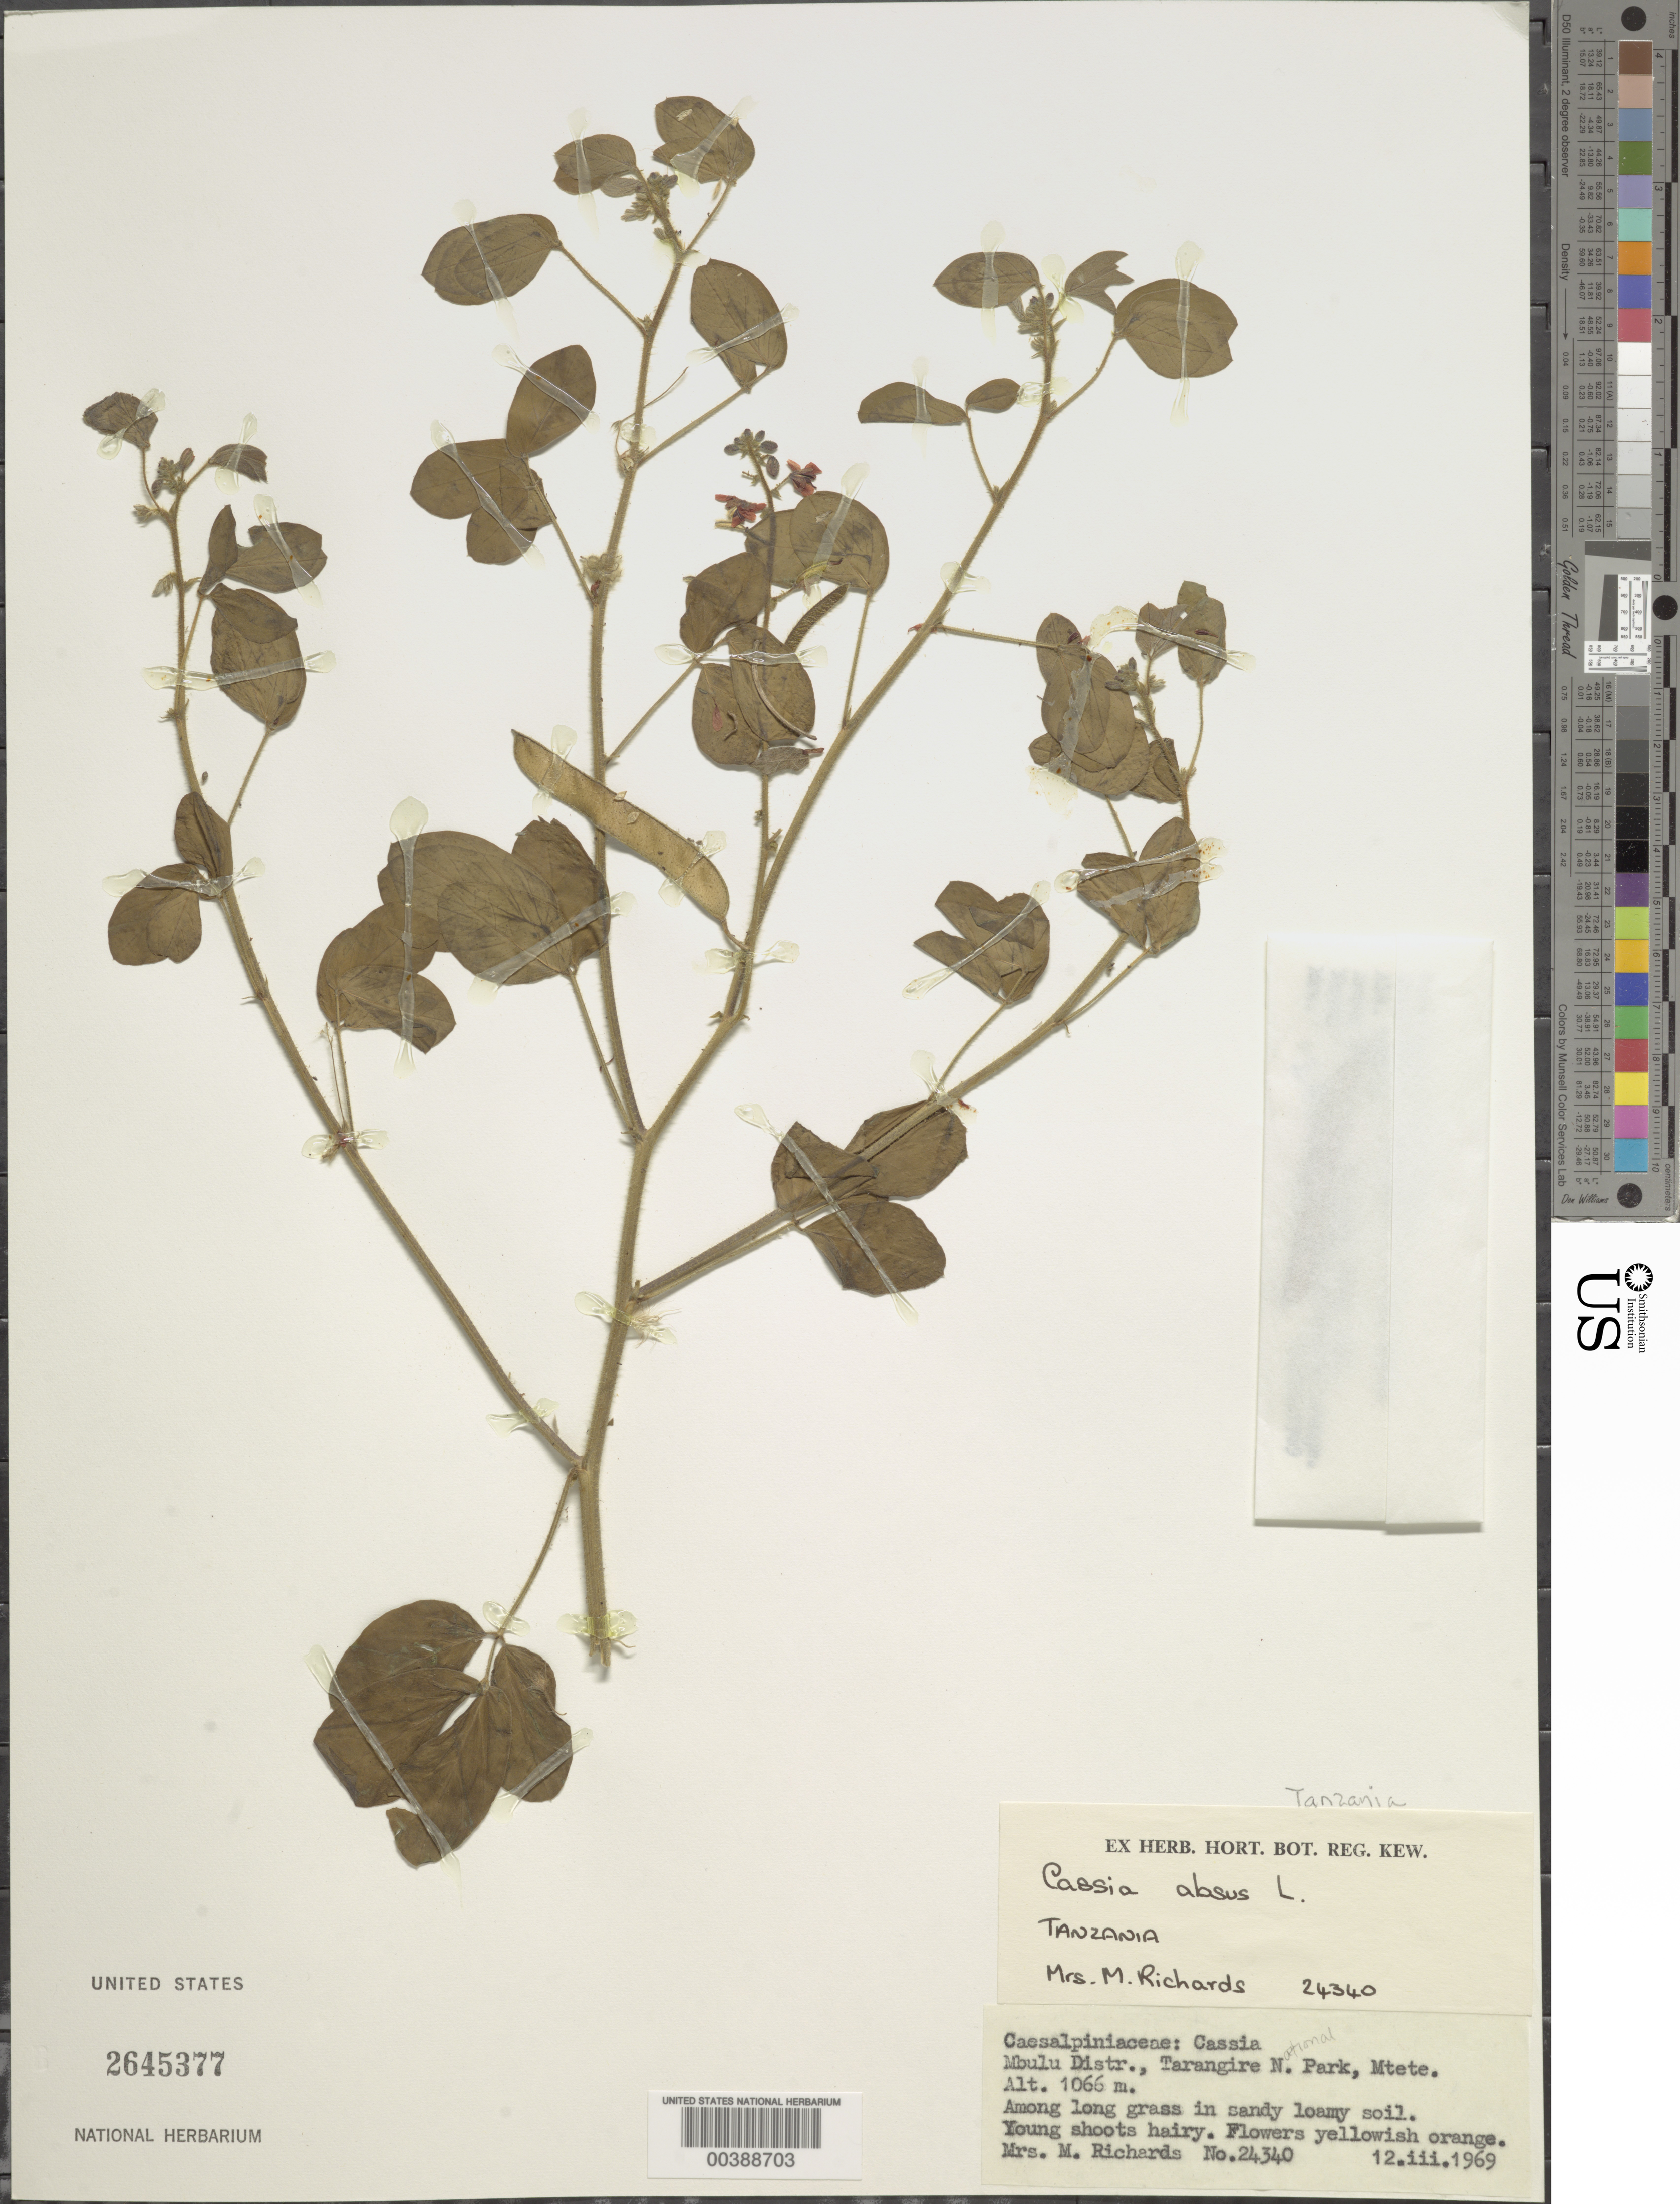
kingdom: Plantae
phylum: Tracheophyta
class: Magnoliopsida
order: Fabales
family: Fabaceae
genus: Chamaecrista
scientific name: Chamaecrista absus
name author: (L.) H.S. Irwin & Barneby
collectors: M. Richards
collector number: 24340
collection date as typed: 12 Mar 1969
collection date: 1969-03-12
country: Tanzania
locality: Mbulu dist., tarangire national park, mtete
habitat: Among long grass in sandy loamy soil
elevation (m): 1066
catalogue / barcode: US 2645377